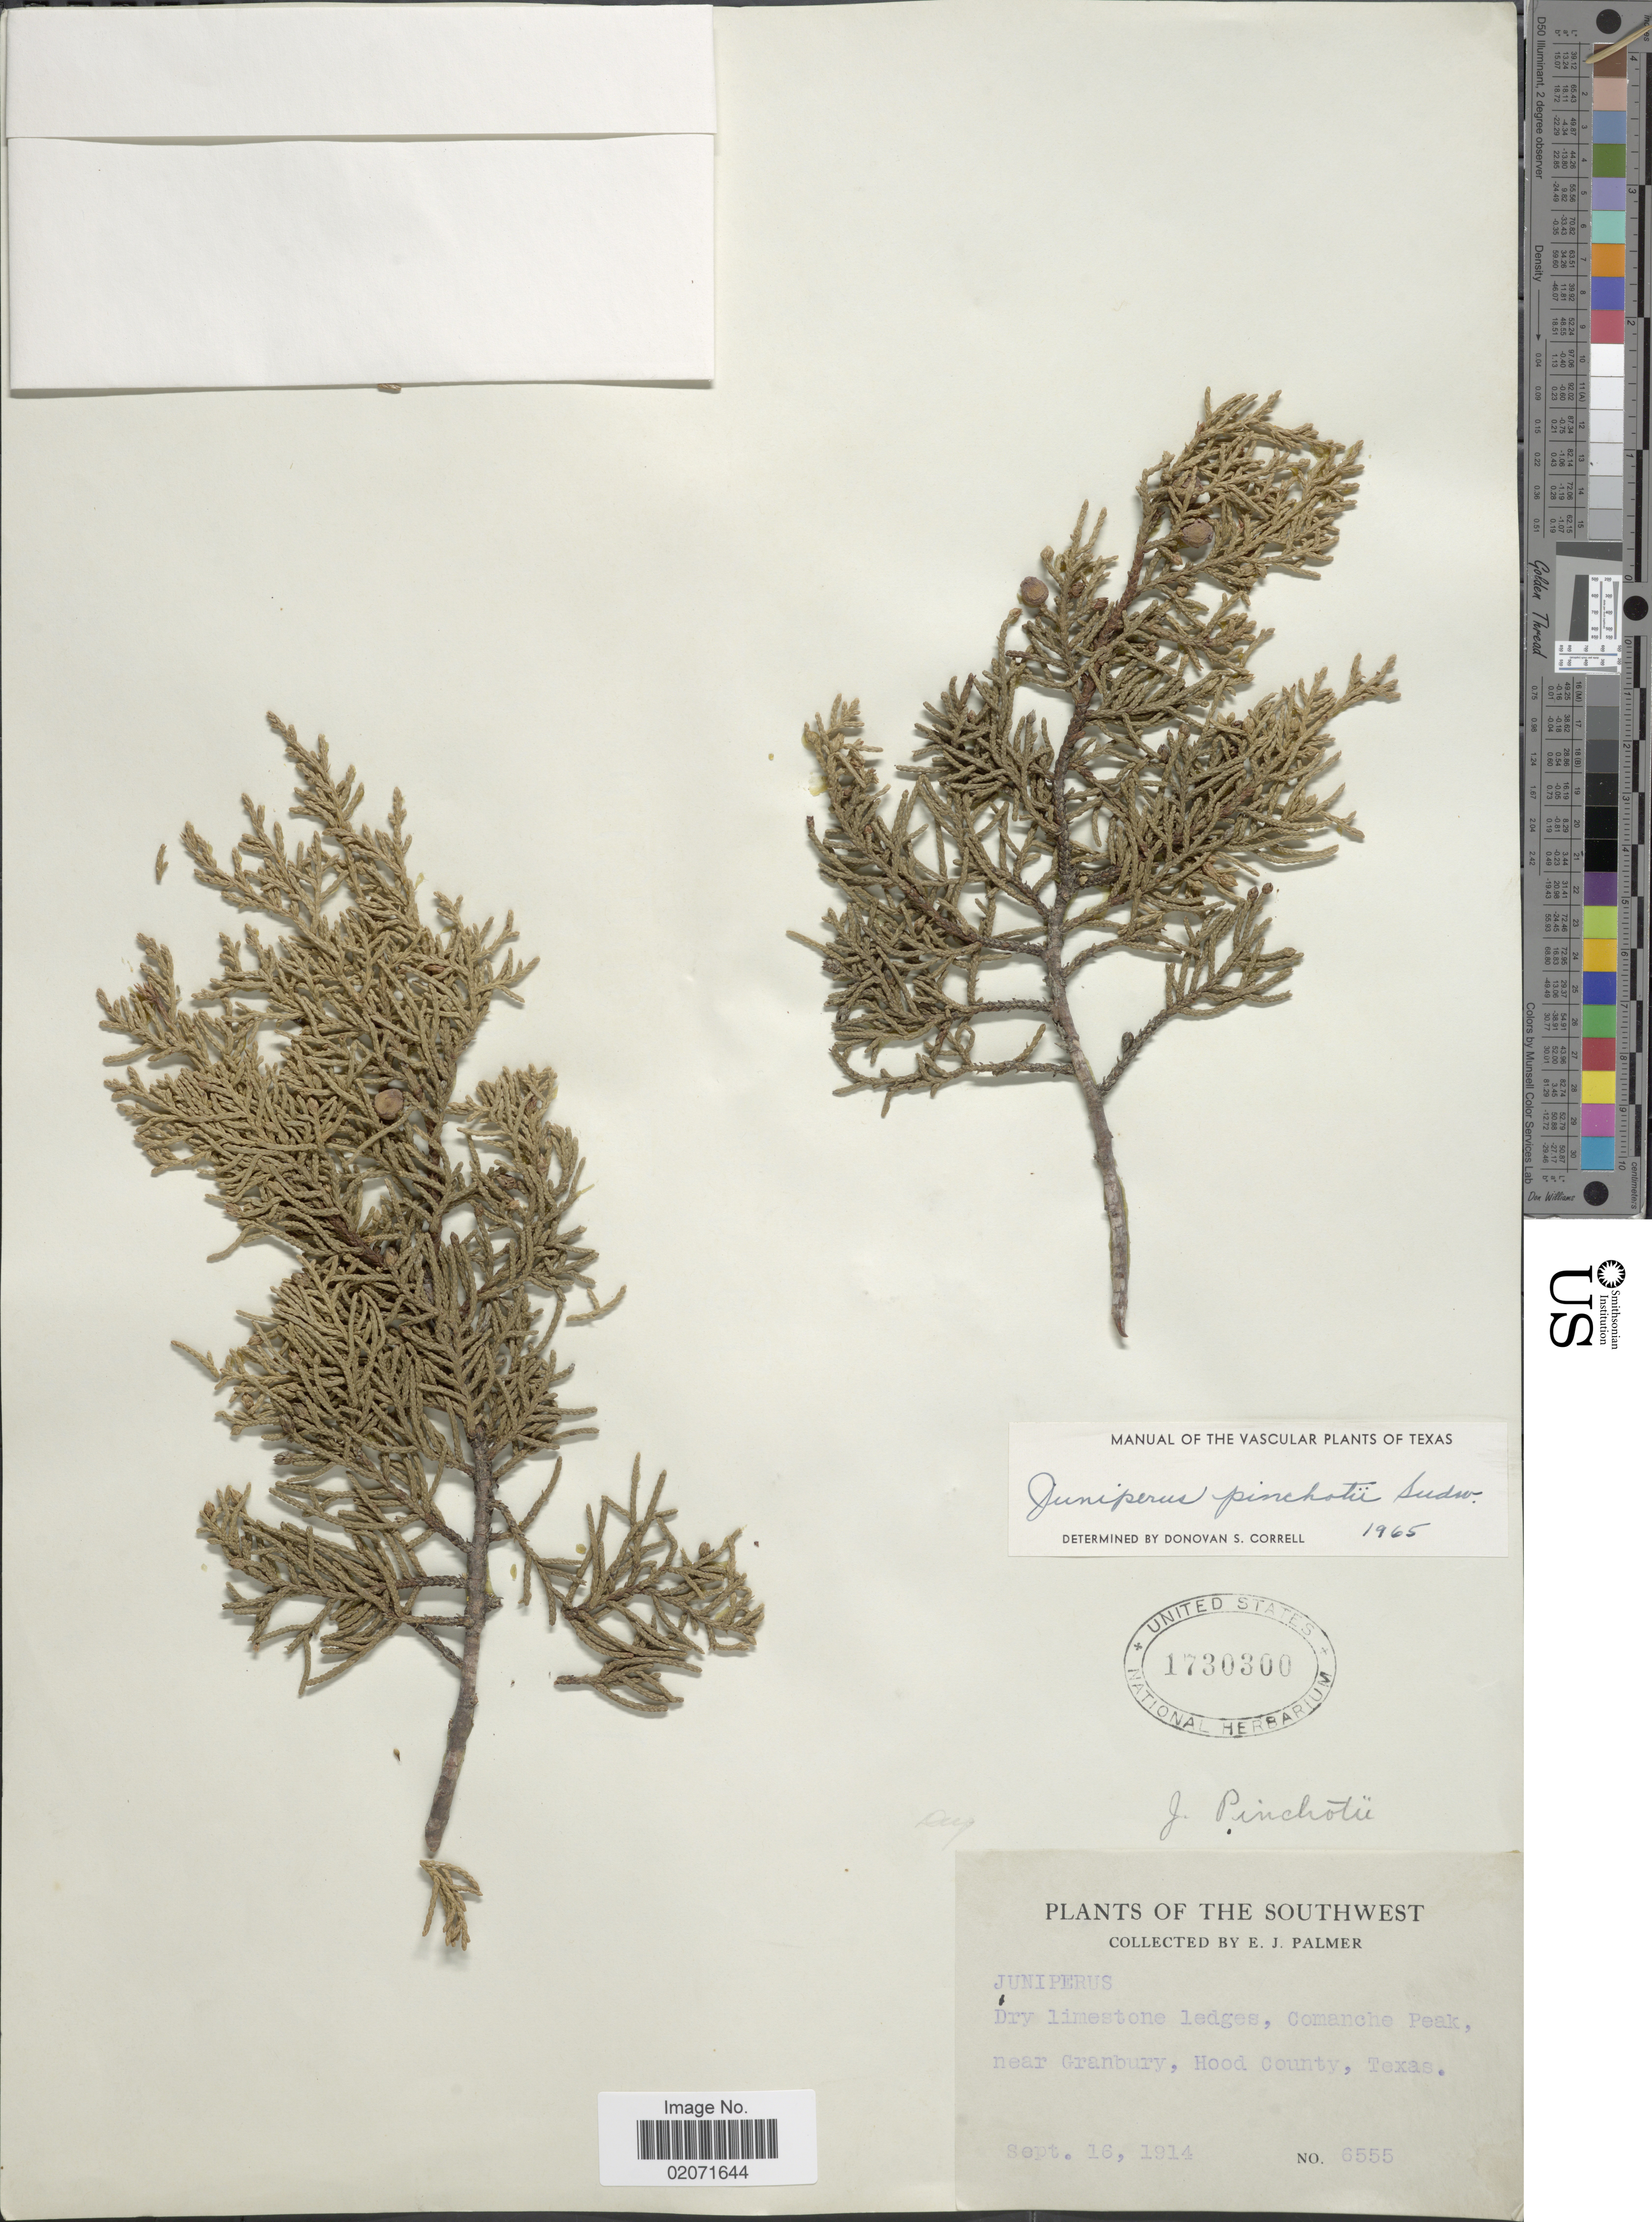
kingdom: Plantae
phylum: Tracheophyta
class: Pinopsida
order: Pinales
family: Cupressaceae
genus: Juniperus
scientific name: Juniperus pinchotii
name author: Sudw.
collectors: E. J. Palmer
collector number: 6555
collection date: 1914-09-16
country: United States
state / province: Texas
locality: The Southwest, Coamche Peak, near Granbury, Hood County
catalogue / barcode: US 1730300